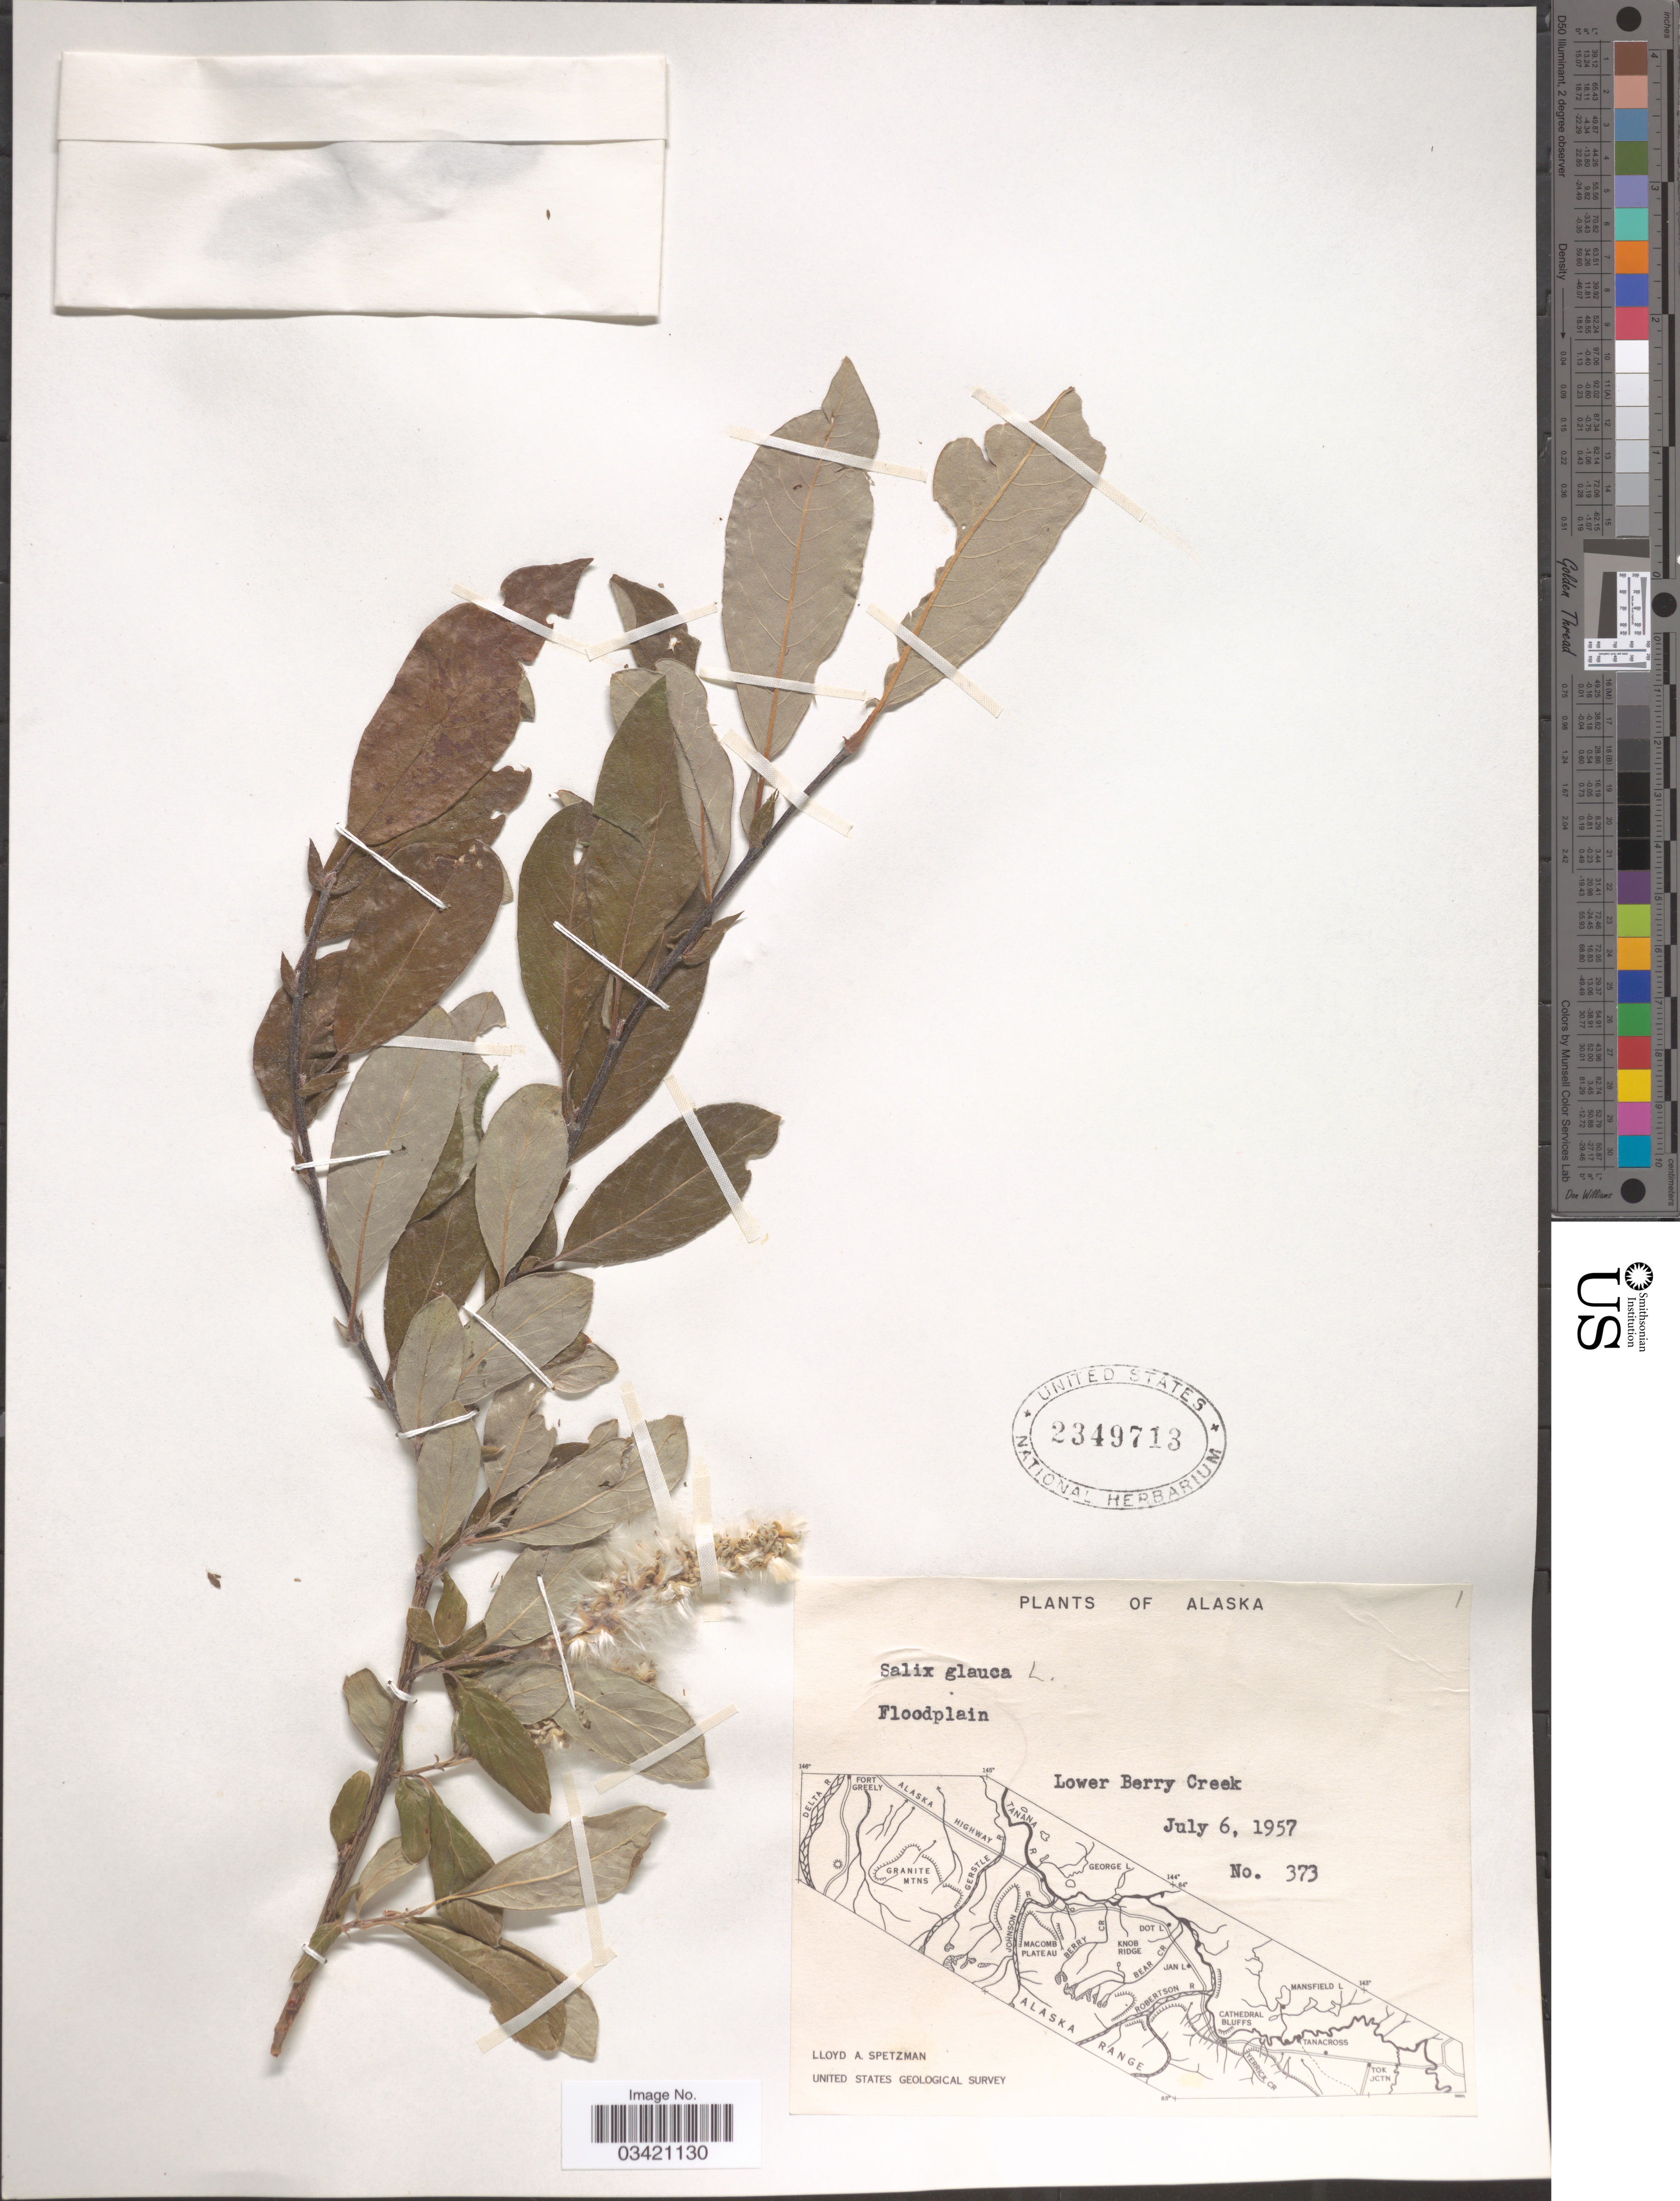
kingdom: Plantae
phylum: Tracheophyta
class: Magnoliopsida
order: Malpighiales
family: Salicaceae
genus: Salix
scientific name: Salix glauca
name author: L.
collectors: L. Spetzman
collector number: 373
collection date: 1957-07-06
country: United States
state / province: Alaska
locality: Lower Berry Creek.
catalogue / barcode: US 2349713